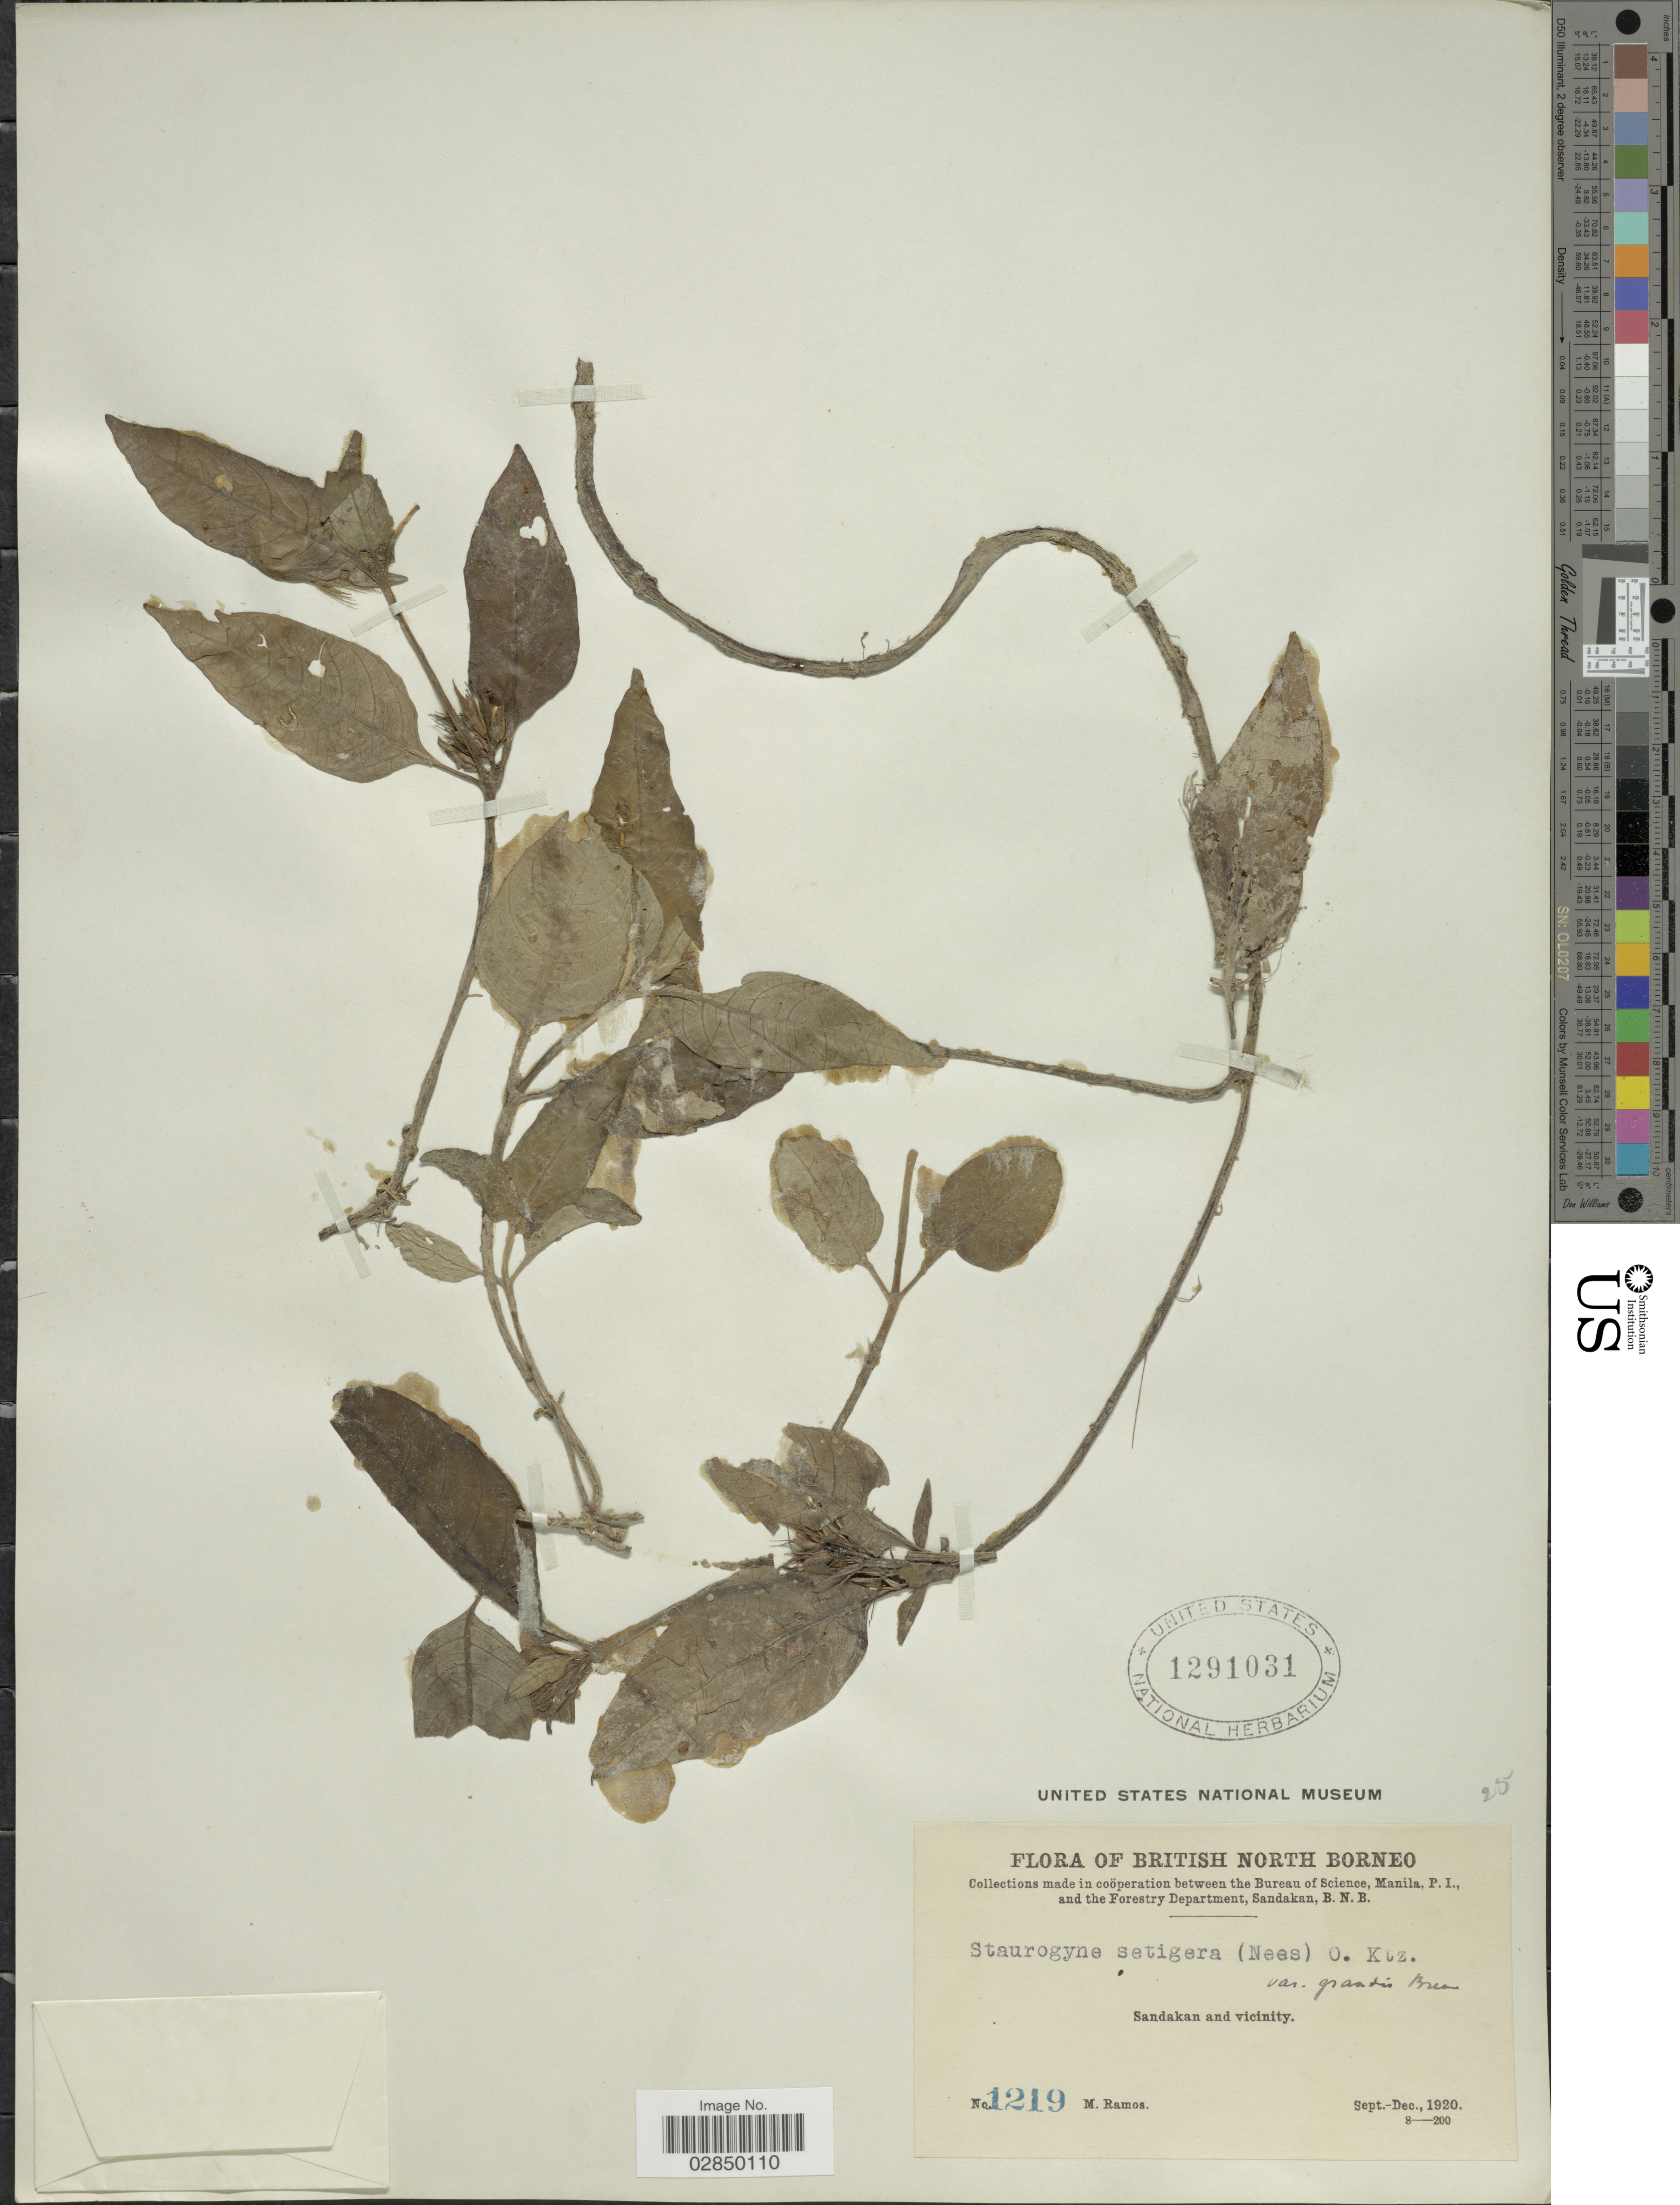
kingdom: Plantae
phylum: Tracheophyta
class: Magnoliopsida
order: Lamiales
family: Acanthaceae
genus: Staurogyne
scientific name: Staurogyne setigera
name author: Kuntze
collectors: M. Ramos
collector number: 1219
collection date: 1920-09/1920-12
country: Malaysia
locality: British North Borneo. Sandakan and vicinity.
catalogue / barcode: US 1291031